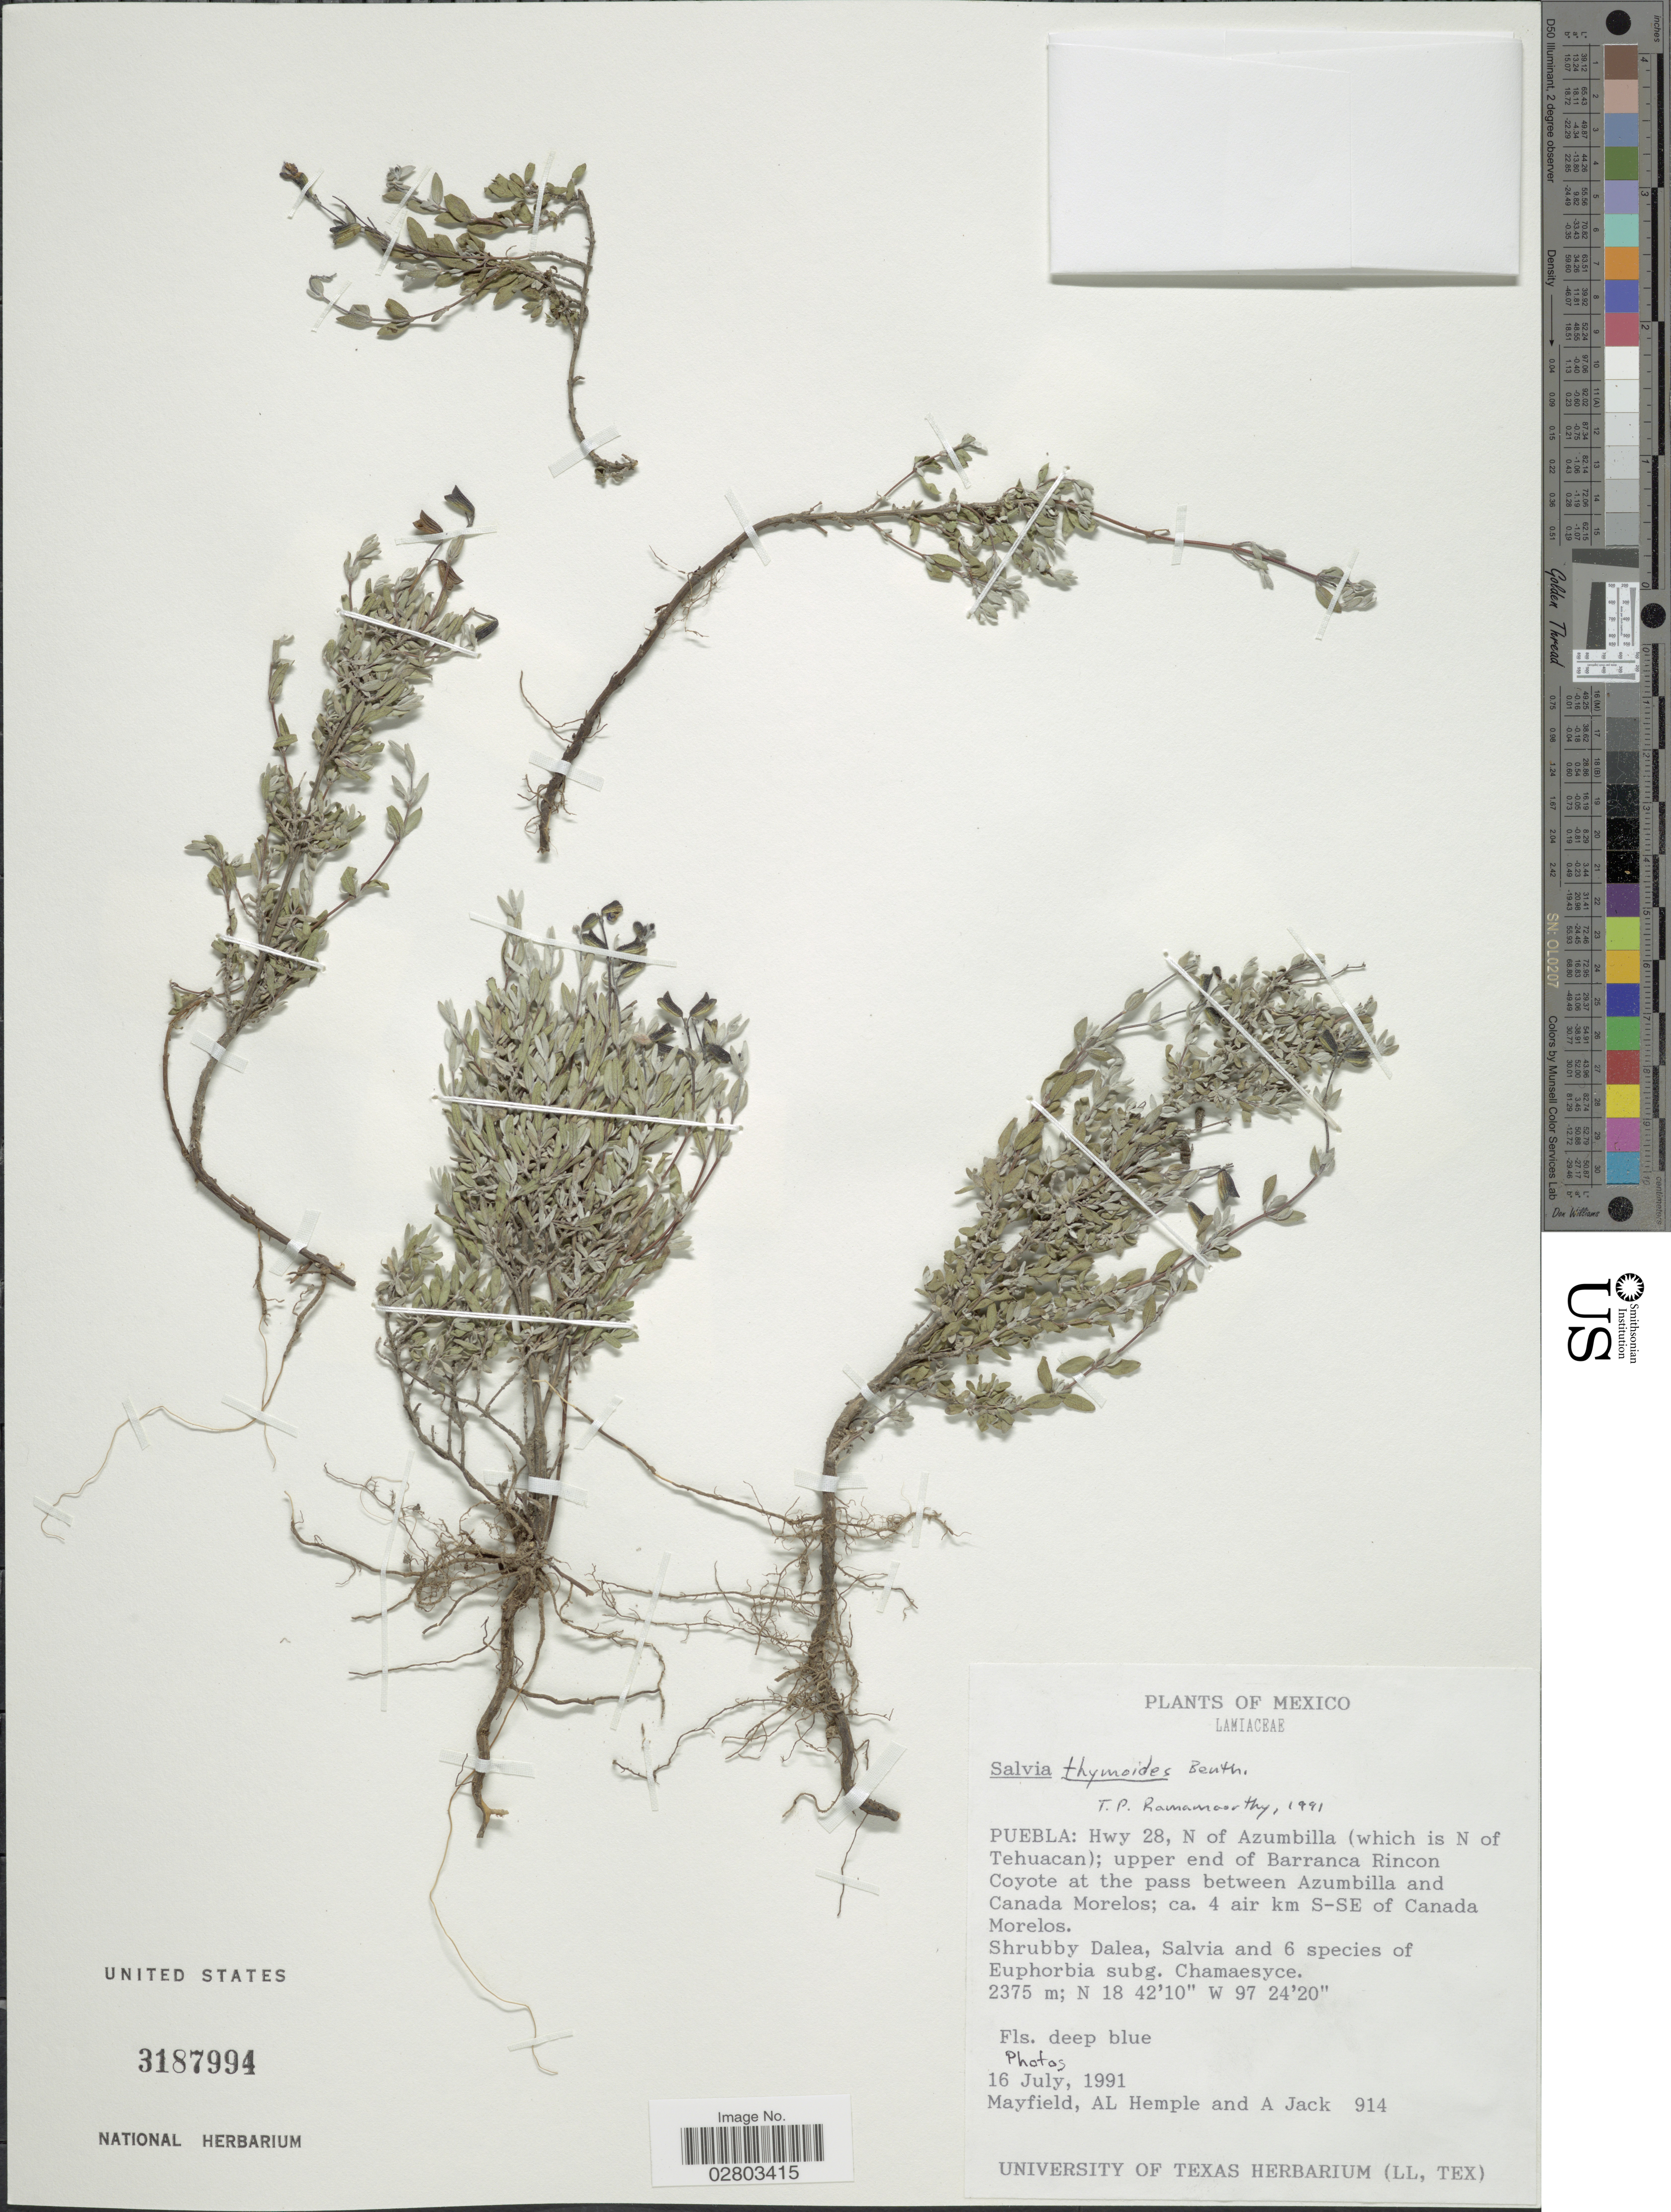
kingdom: Plantae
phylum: Tracheophyta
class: Magnoliopsida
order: Lamiales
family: Lamiaceae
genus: Salvia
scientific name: Salvia thymoides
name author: Benth.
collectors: Mayfield, A. Hemple & A. Jack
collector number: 914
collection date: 1991-07-16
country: Mexico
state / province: Puebla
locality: Hwy 28, N of Azumbilla (which is N of Tehuacan), upper end of Barranca Rincon Coyote at the pass between Azumbilla and Canada Morelos, ca. 4 air km S-SE of Canada Morelos.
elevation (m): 2375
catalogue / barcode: US 3187994